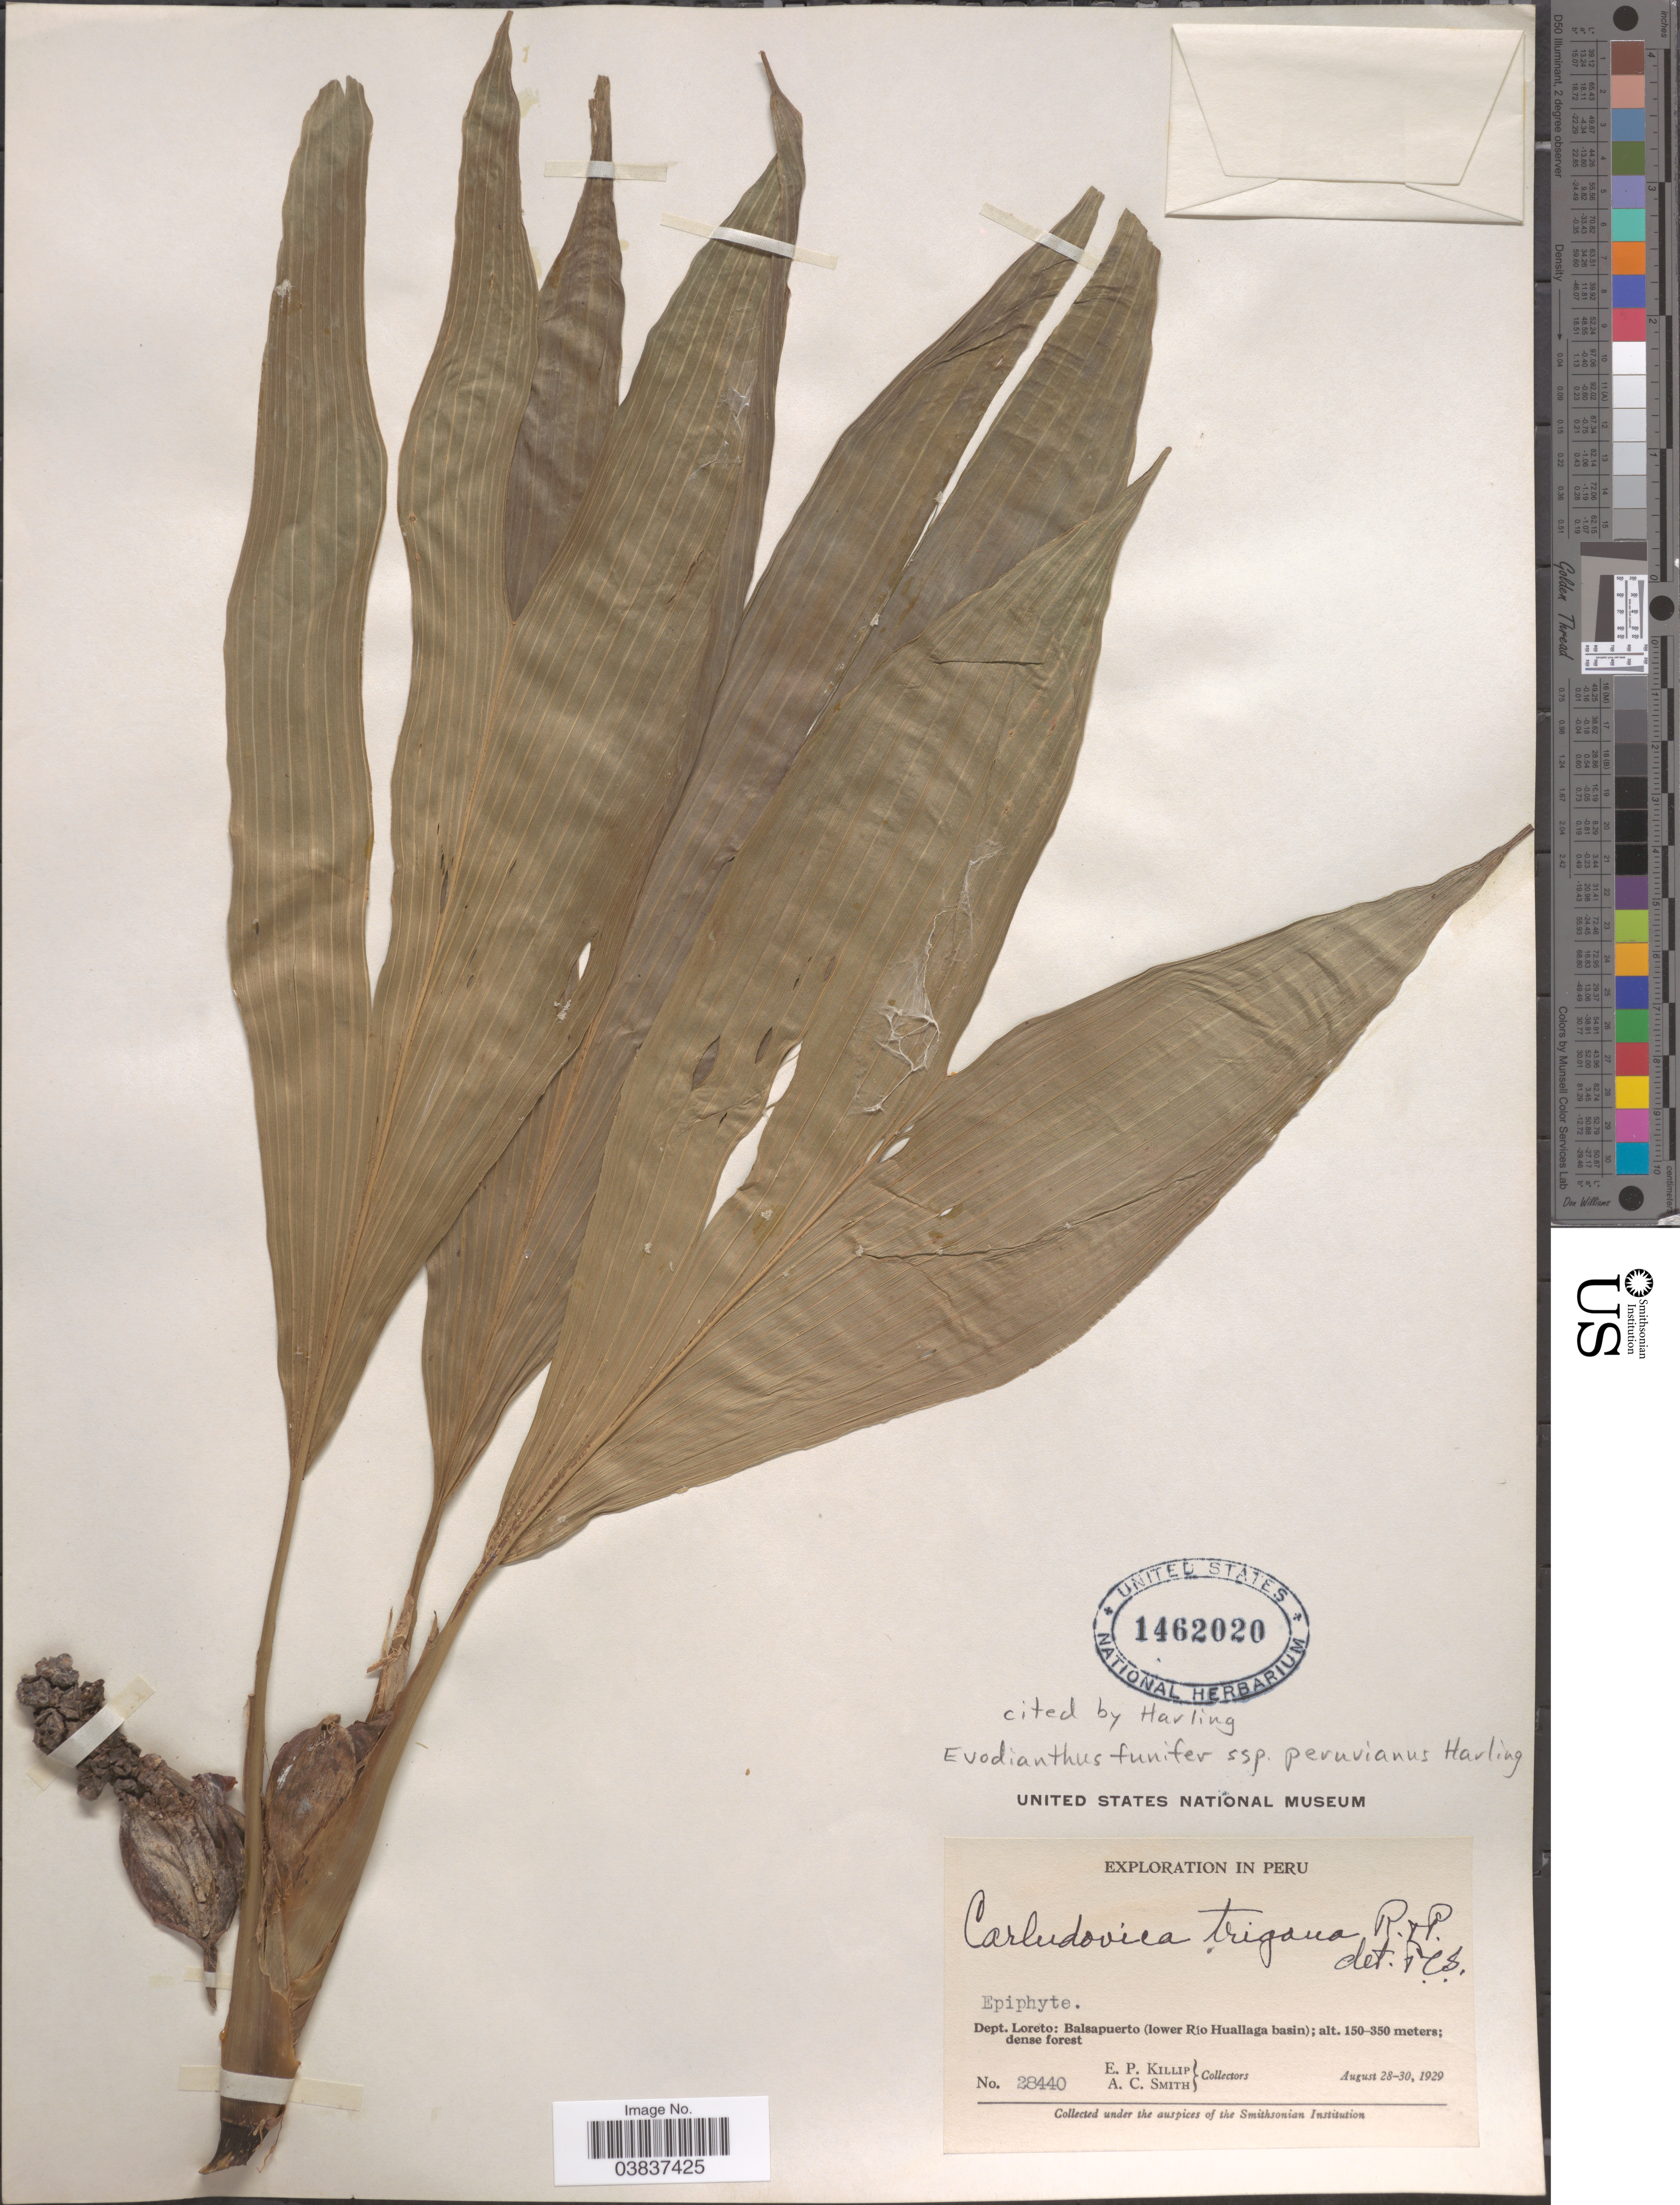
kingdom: Plantae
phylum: Tracheophyta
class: Liliopsida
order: Pandanales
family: Cyclanthaceae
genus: Evodianthus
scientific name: Evodianthus funifer subsp. peruvianus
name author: Harling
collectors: E. P. Killip & A. C. Smith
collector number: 28440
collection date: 1929-08-28/1929-08-30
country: Peru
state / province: Loreto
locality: Dept. Loreto: Balsapuerto (lower Río Huallaga basin).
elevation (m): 150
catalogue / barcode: US 1462020